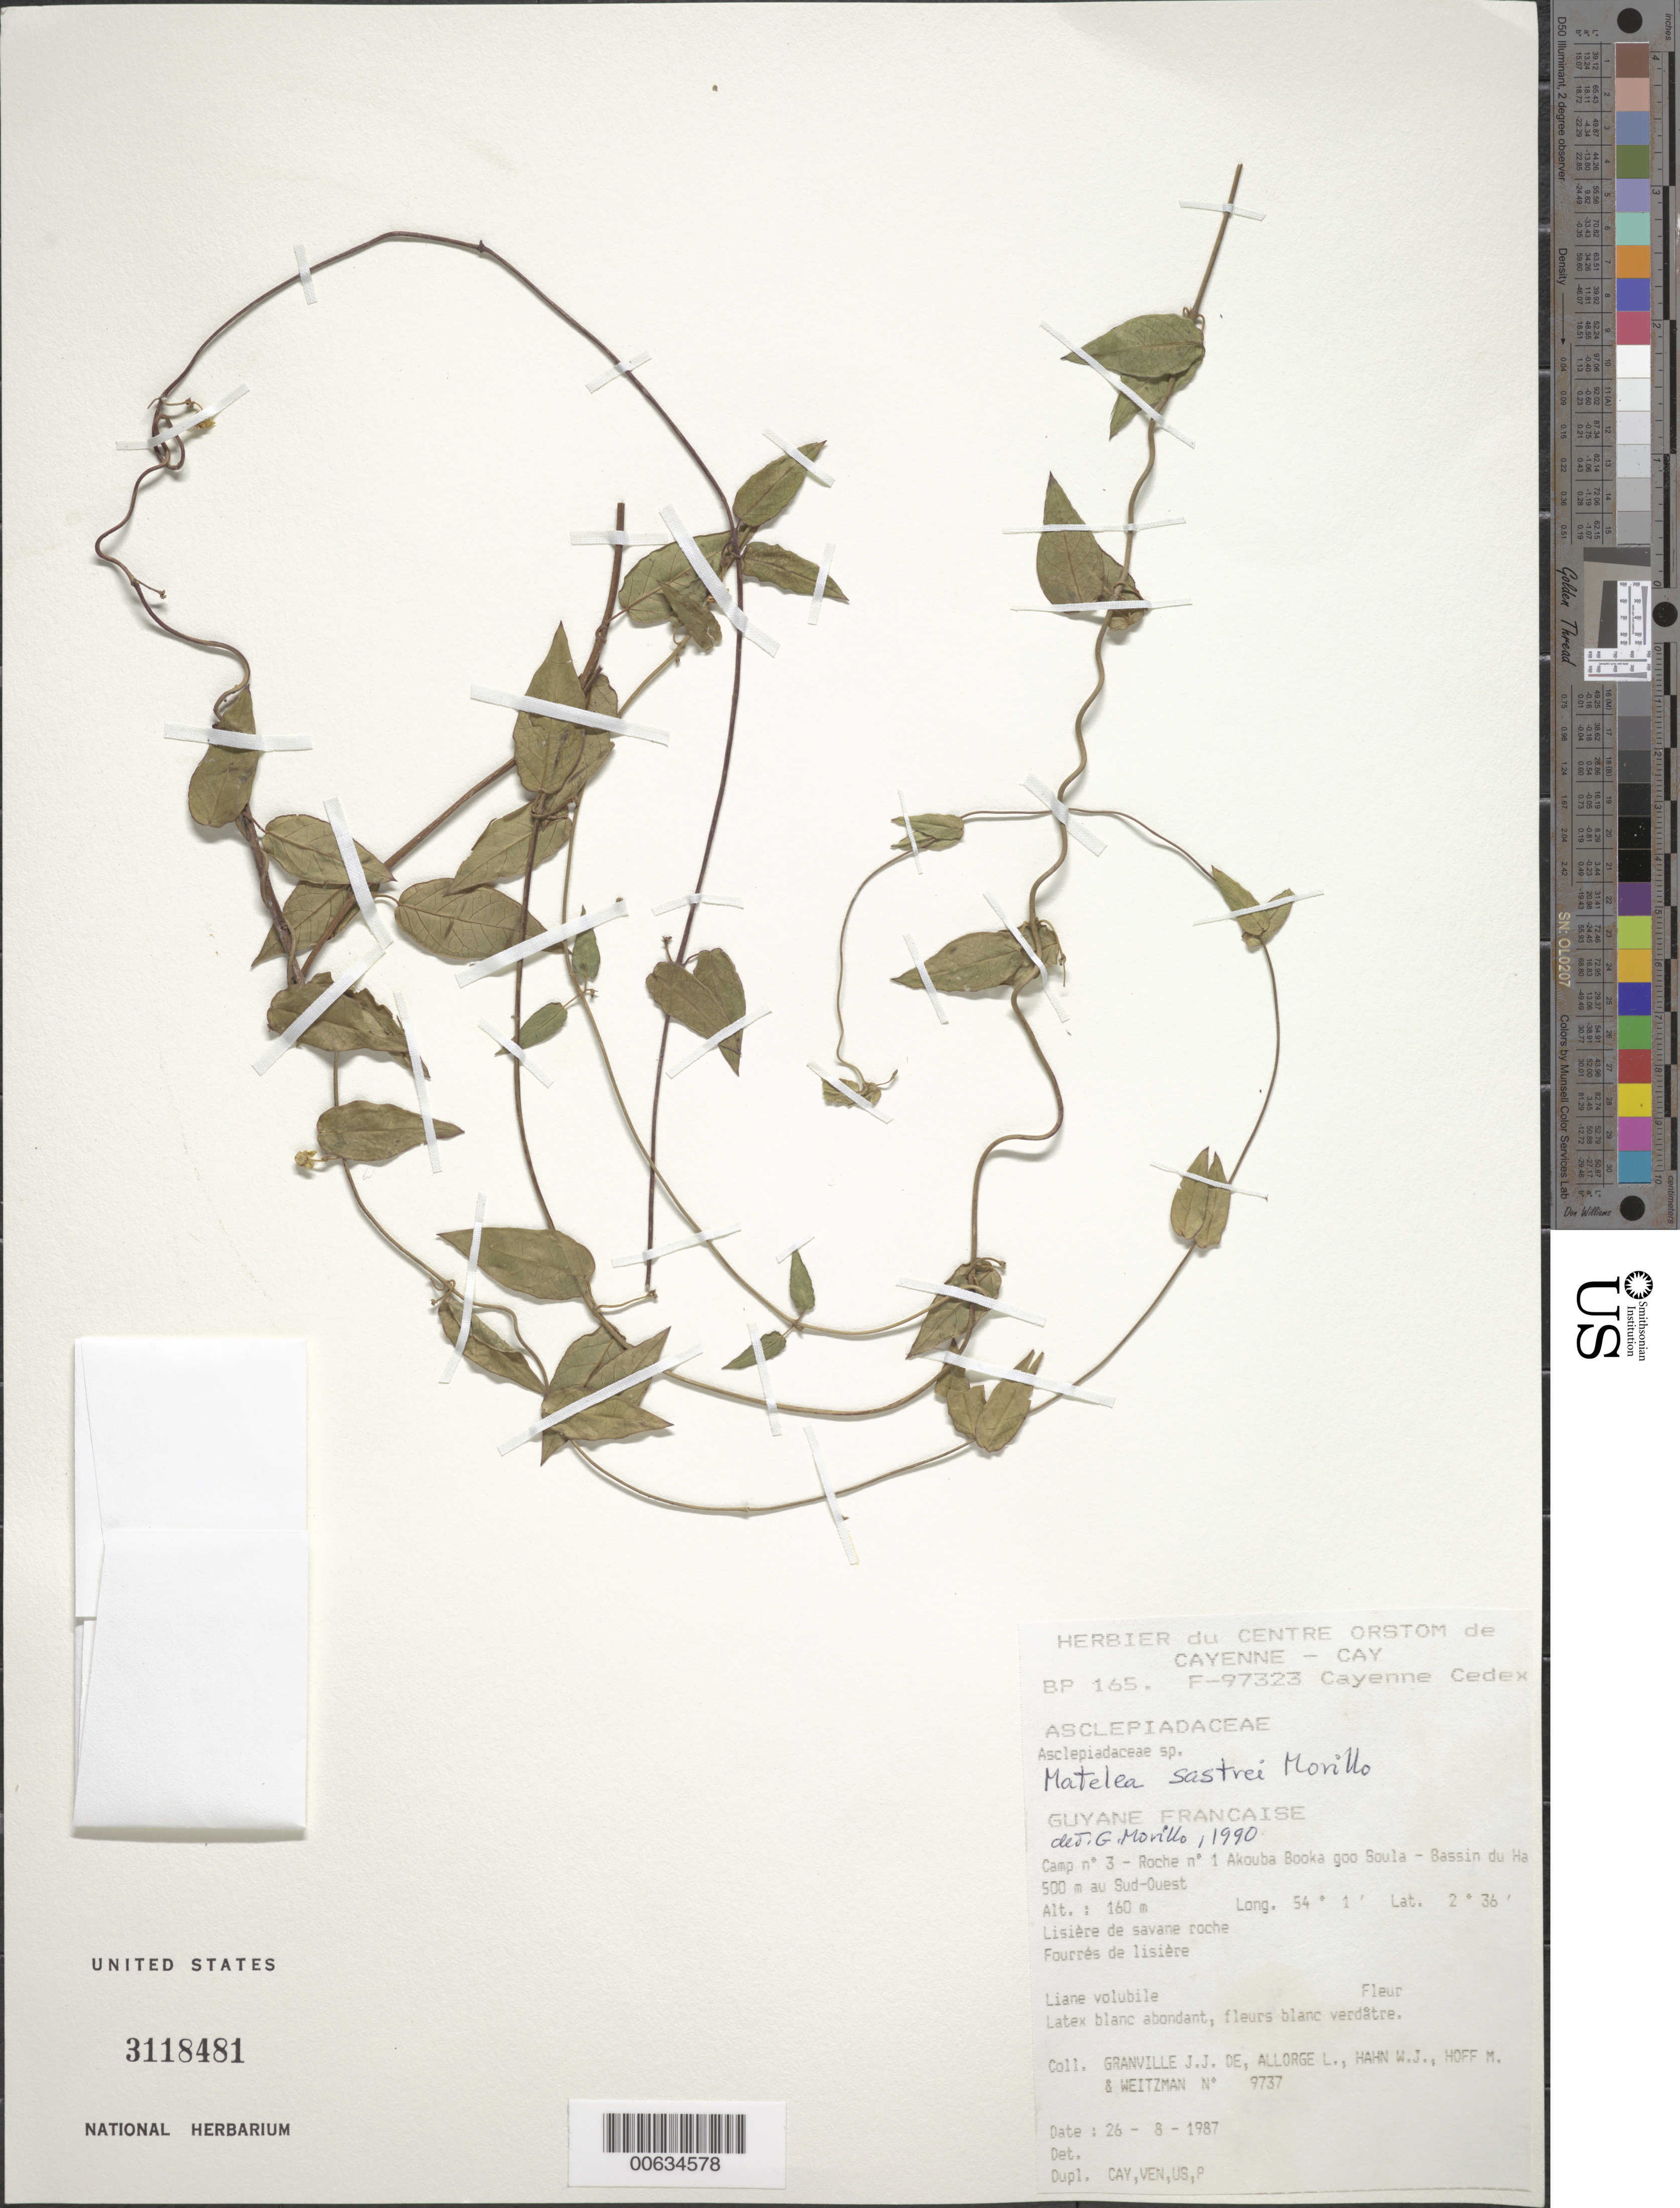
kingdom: Plantae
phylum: Tracheophyta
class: Magnoliopsida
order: Gentianales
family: Apocynaceae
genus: Matelea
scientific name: Matelea sastrei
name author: Morillo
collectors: J.-J. de Granville, L. Allorge, W. J. Hahn, M. Hoff & Weitzman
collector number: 9737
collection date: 1987-08-26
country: French Guiana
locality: Guyana Francaise. Camp n° 3 - Roche n° 1 Akouba Booka goo Soula - Bassin du Ha 500 m au Sud-Ouest.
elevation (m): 160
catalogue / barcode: US 3118481